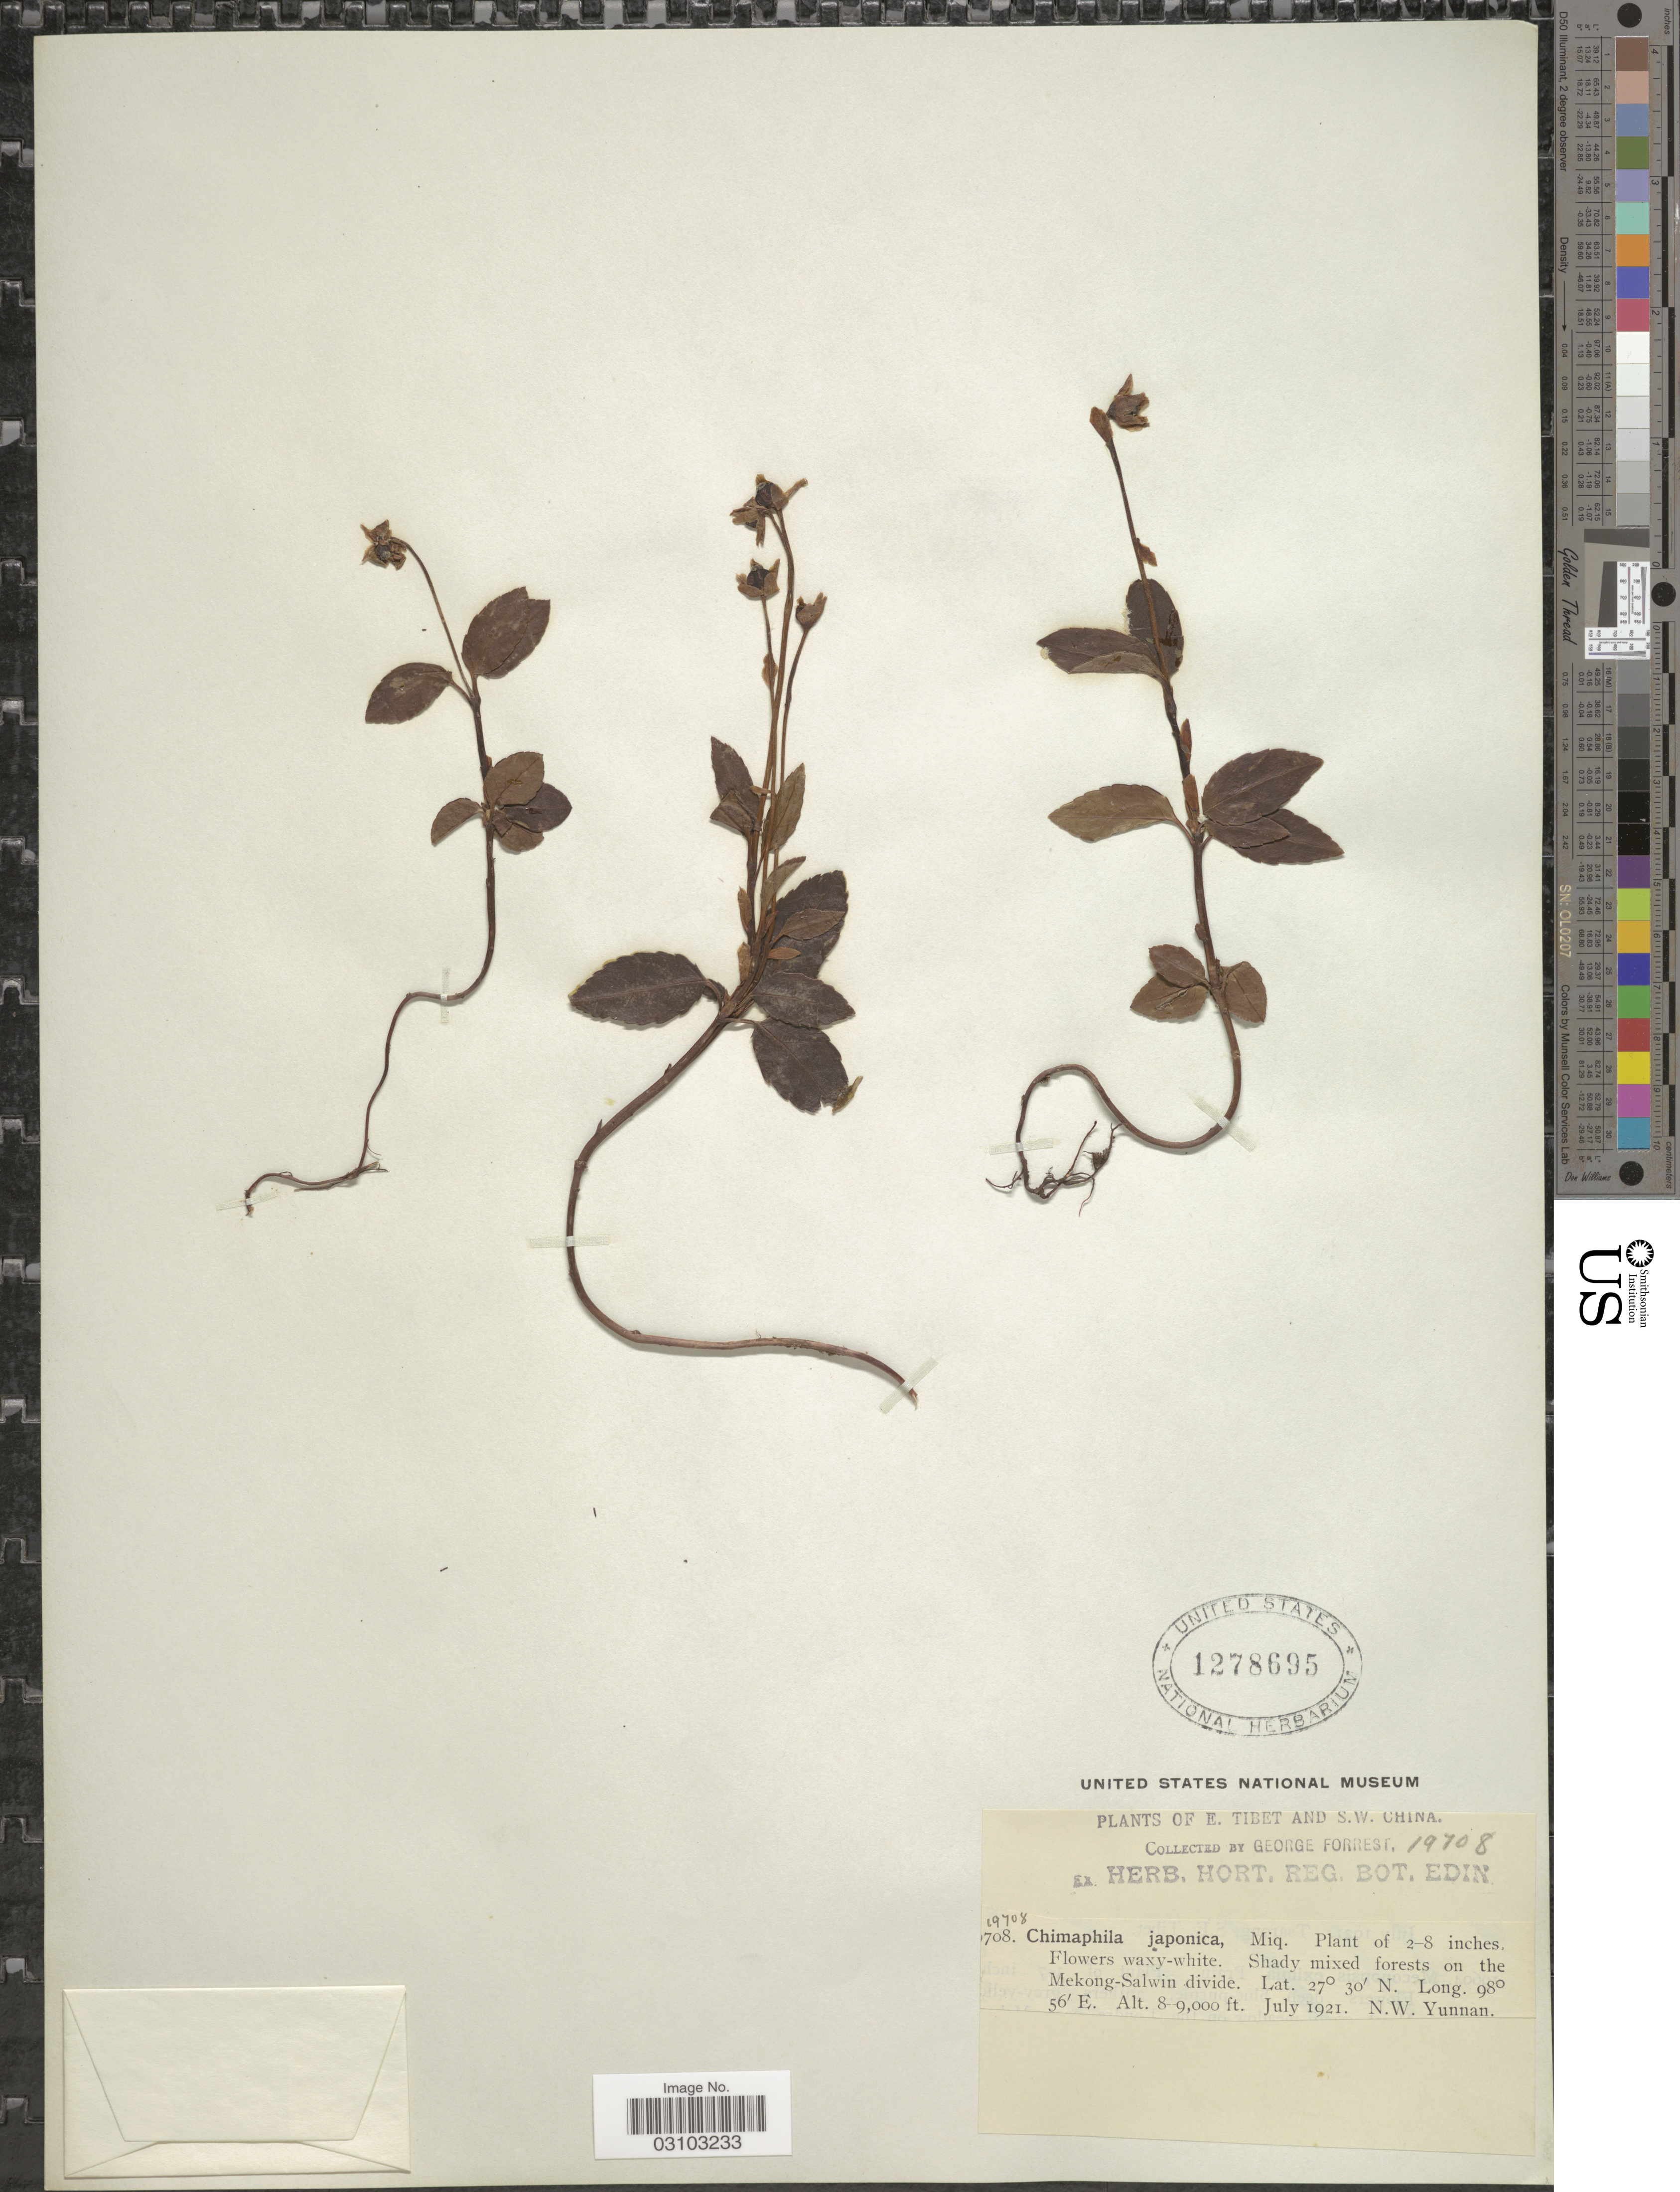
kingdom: Plantae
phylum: Tracheophyta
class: Magnoliopsida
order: Ericales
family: Ericaceae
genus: Chimaphila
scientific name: Chimaphila japonica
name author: Miq.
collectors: G. Forrest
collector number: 19708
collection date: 1921-07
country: China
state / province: Yunnan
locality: S.W. China. In shady mixed forest on the Mekong-Salwin divide. N.W. Yunnan.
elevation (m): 2438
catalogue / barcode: US 1278695